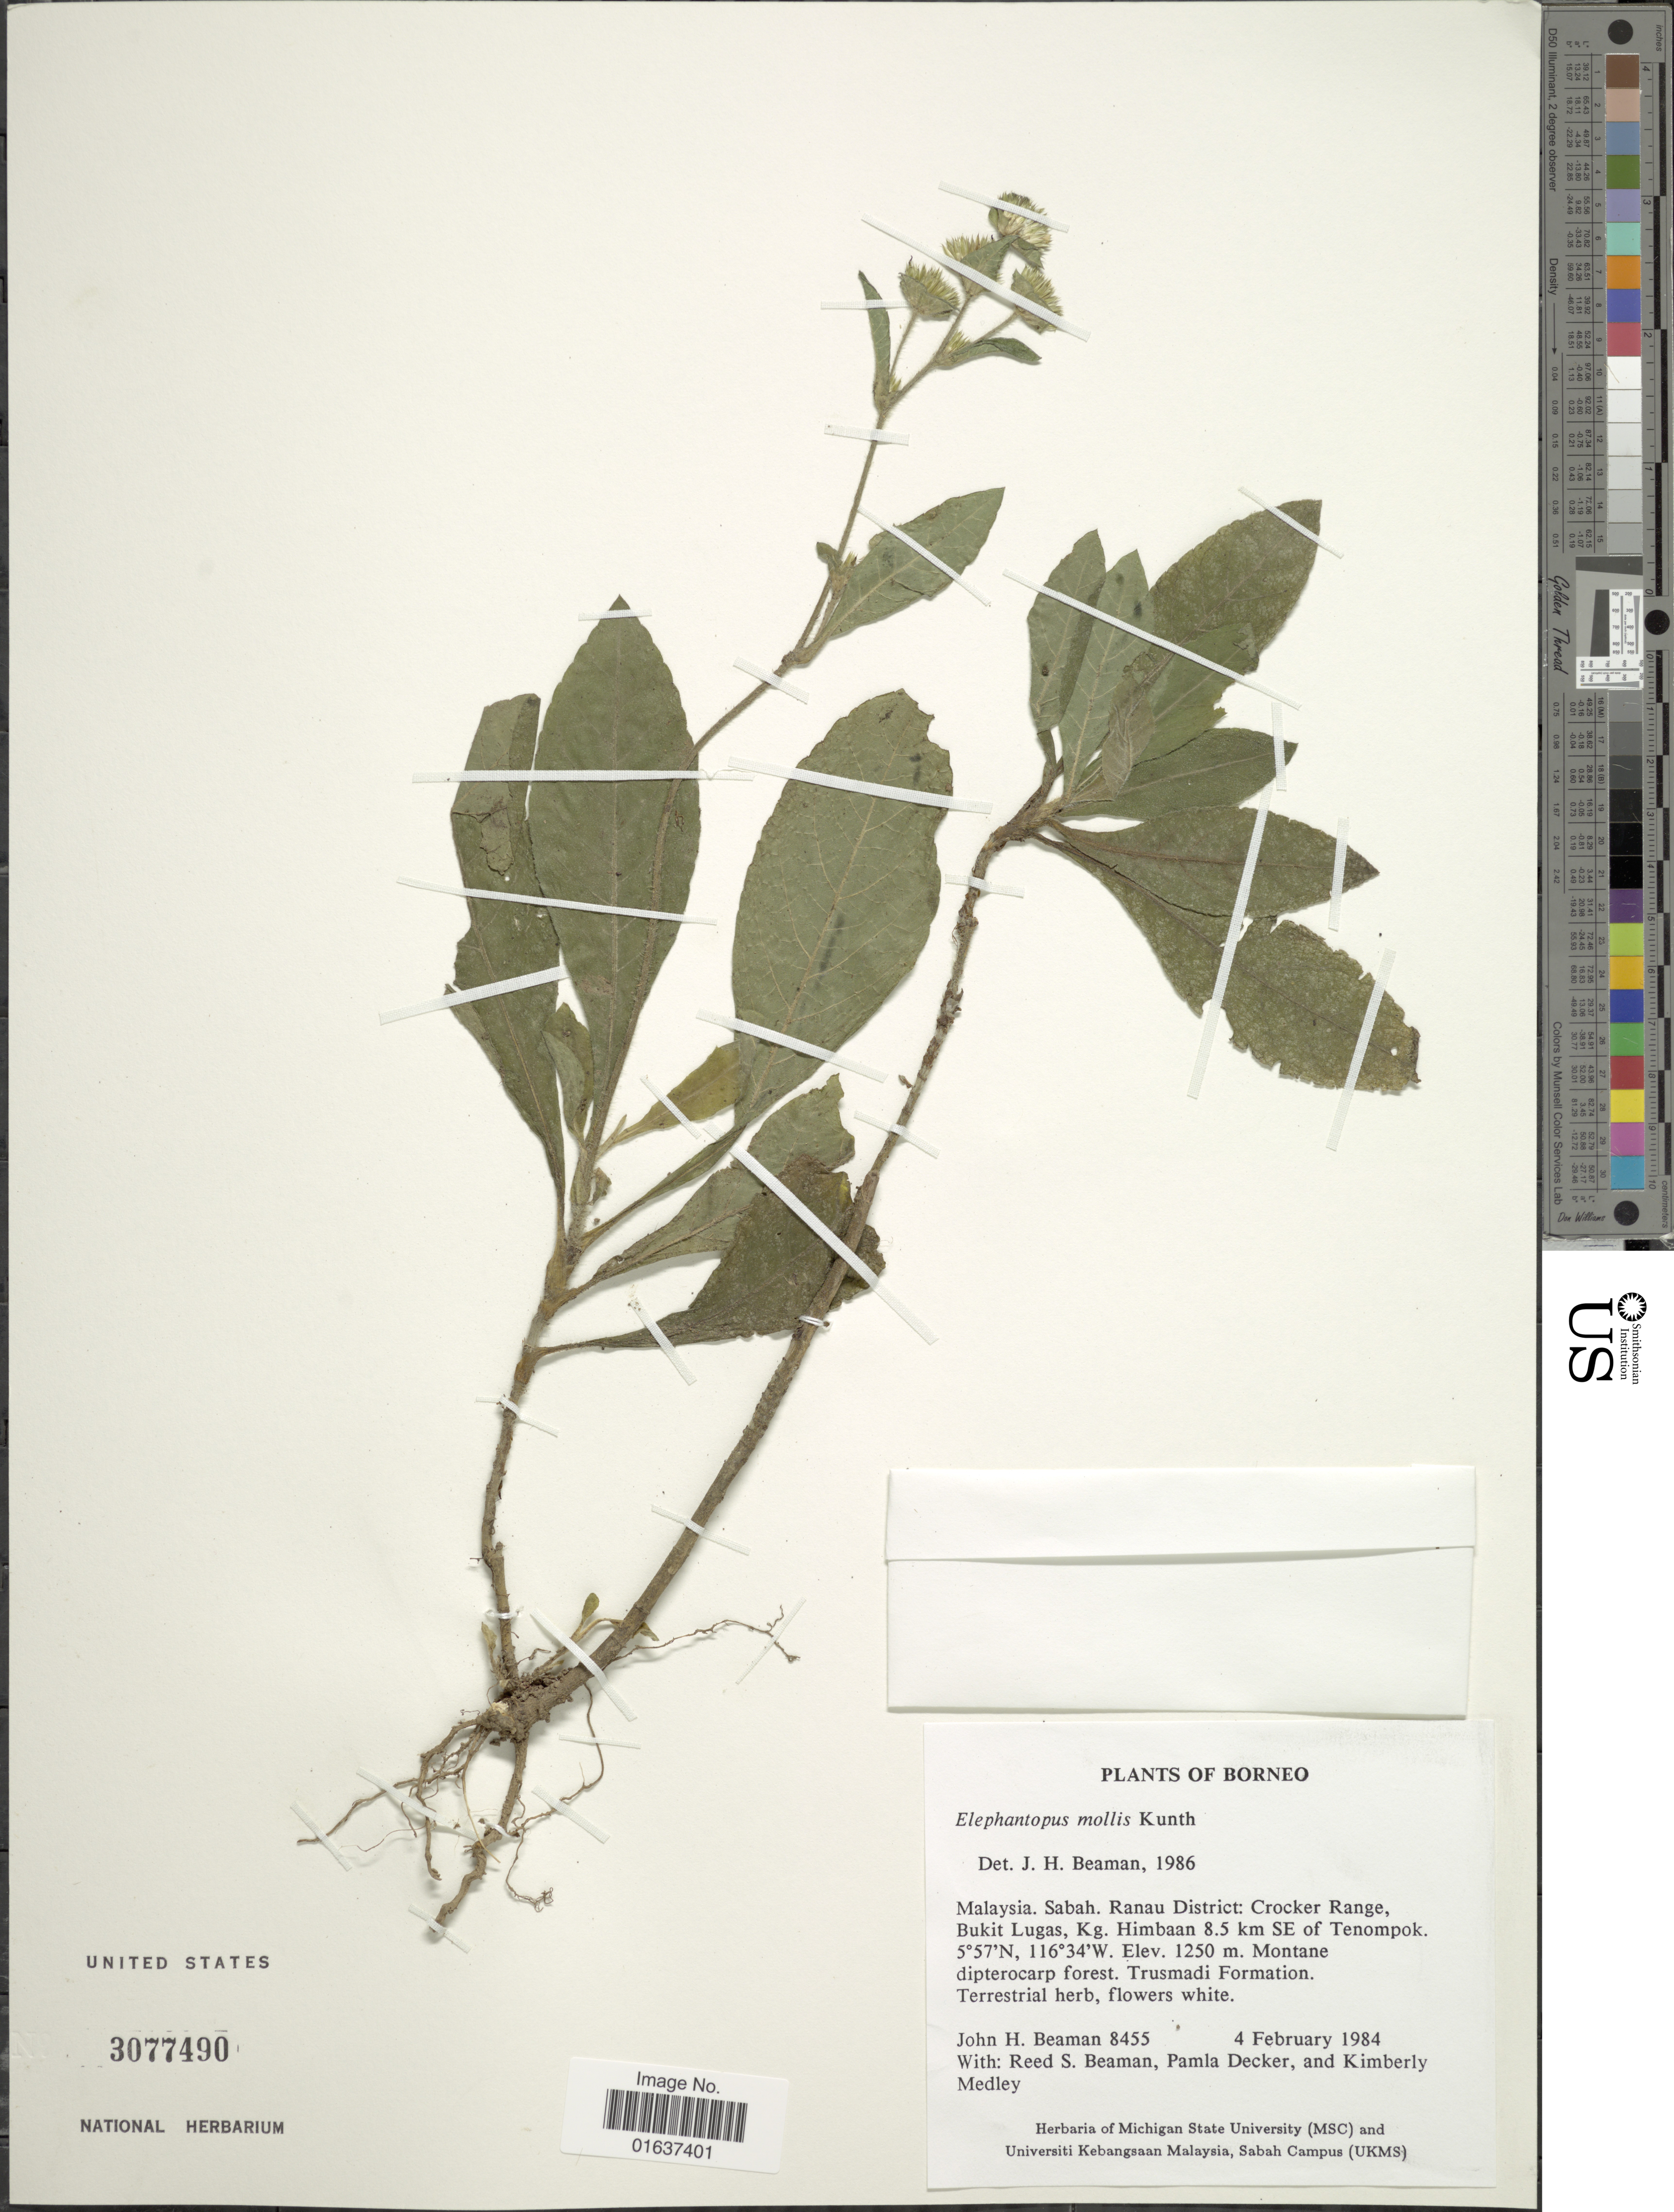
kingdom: Plantae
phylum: Tracheophyta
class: Magnoliopsida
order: Asterales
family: Asteraceae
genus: Elephantopus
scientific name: Elephantopus mollis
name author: Kunth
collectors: J. H. Beaman, R. S. Beaman, P. Decker & K. Medley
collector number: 8455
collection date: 1984-02-04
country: Malaysia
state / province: Sabah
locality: Malaysia, Ranau District: Crocker Range, Bukit Lugas, Kg. Himbaan 8.5 km SE of Tenompok, Montane dipterocarp forest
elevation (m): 1250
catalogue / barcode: US 3077490